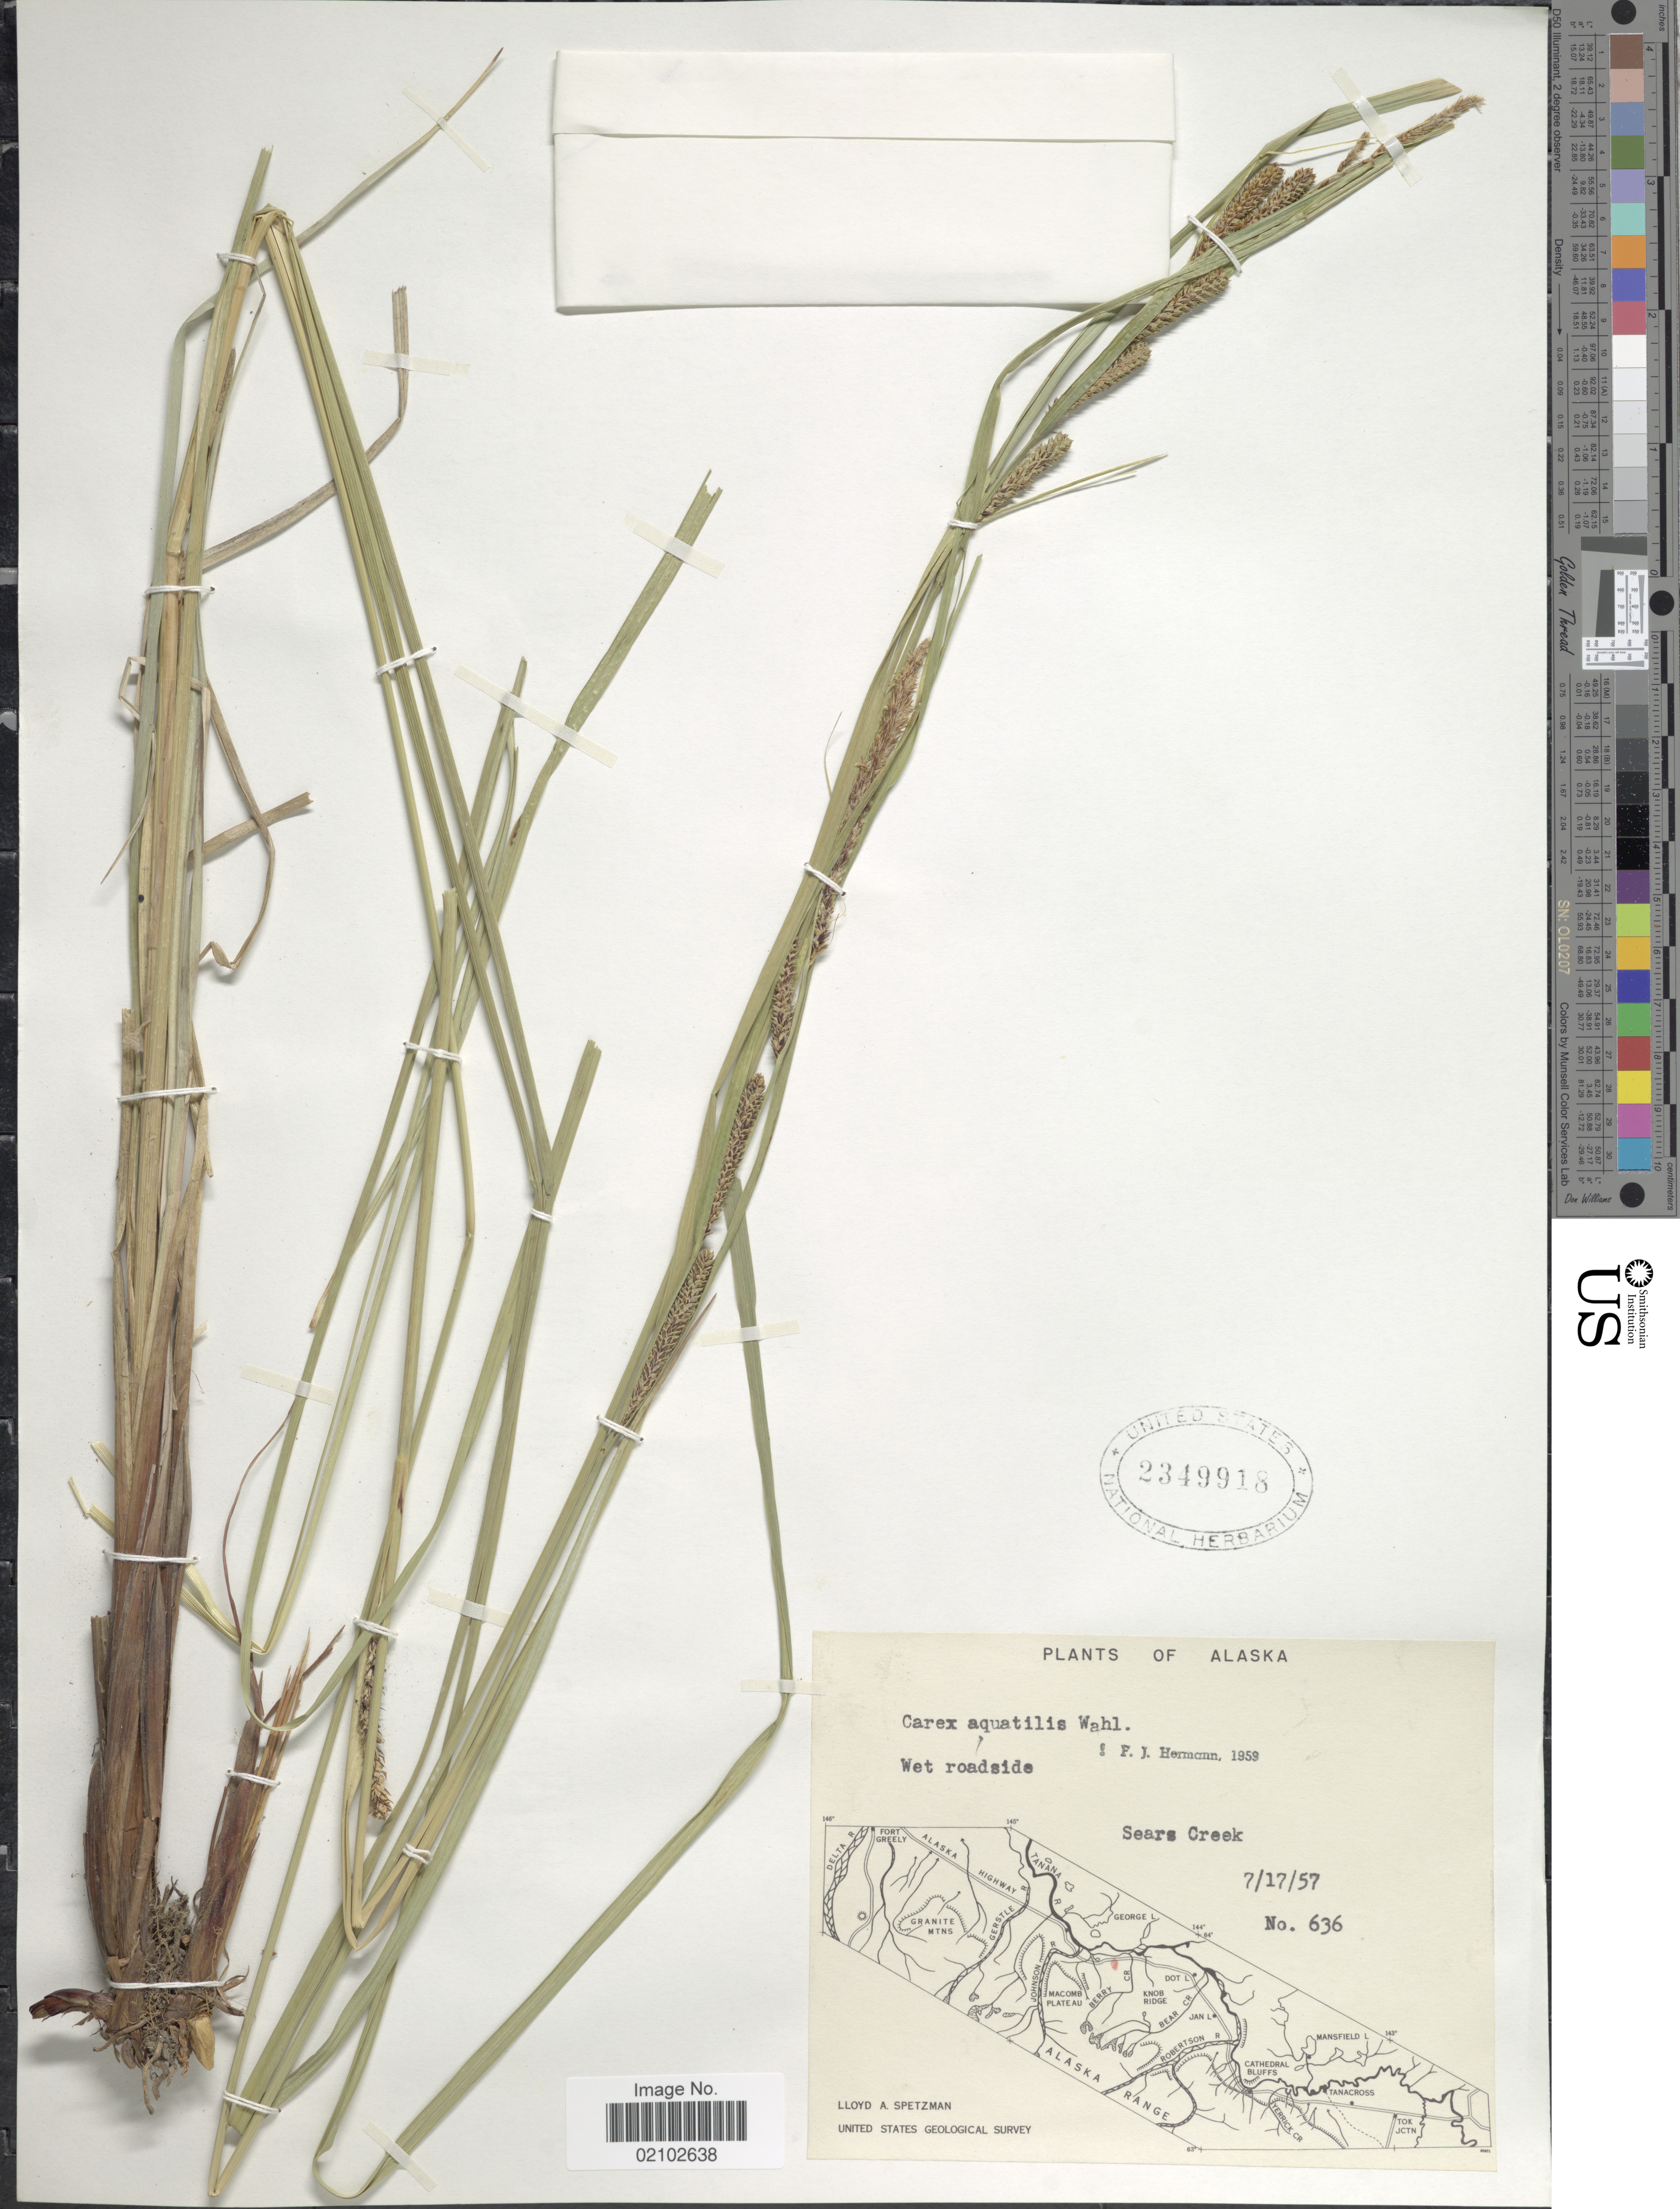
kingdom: Plantae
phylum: Tracheophyta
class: Liliopsida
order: Poales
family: Cyperaceae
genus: Carex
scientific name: Carex aquatilis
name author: Wahlenb.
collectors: L. Spetzman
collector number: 636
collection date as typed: Transcribed d/m/y: 17/7/57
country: United States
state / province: Alaska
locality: Wet roadside, Sears Creek.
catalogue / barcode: US 2349918